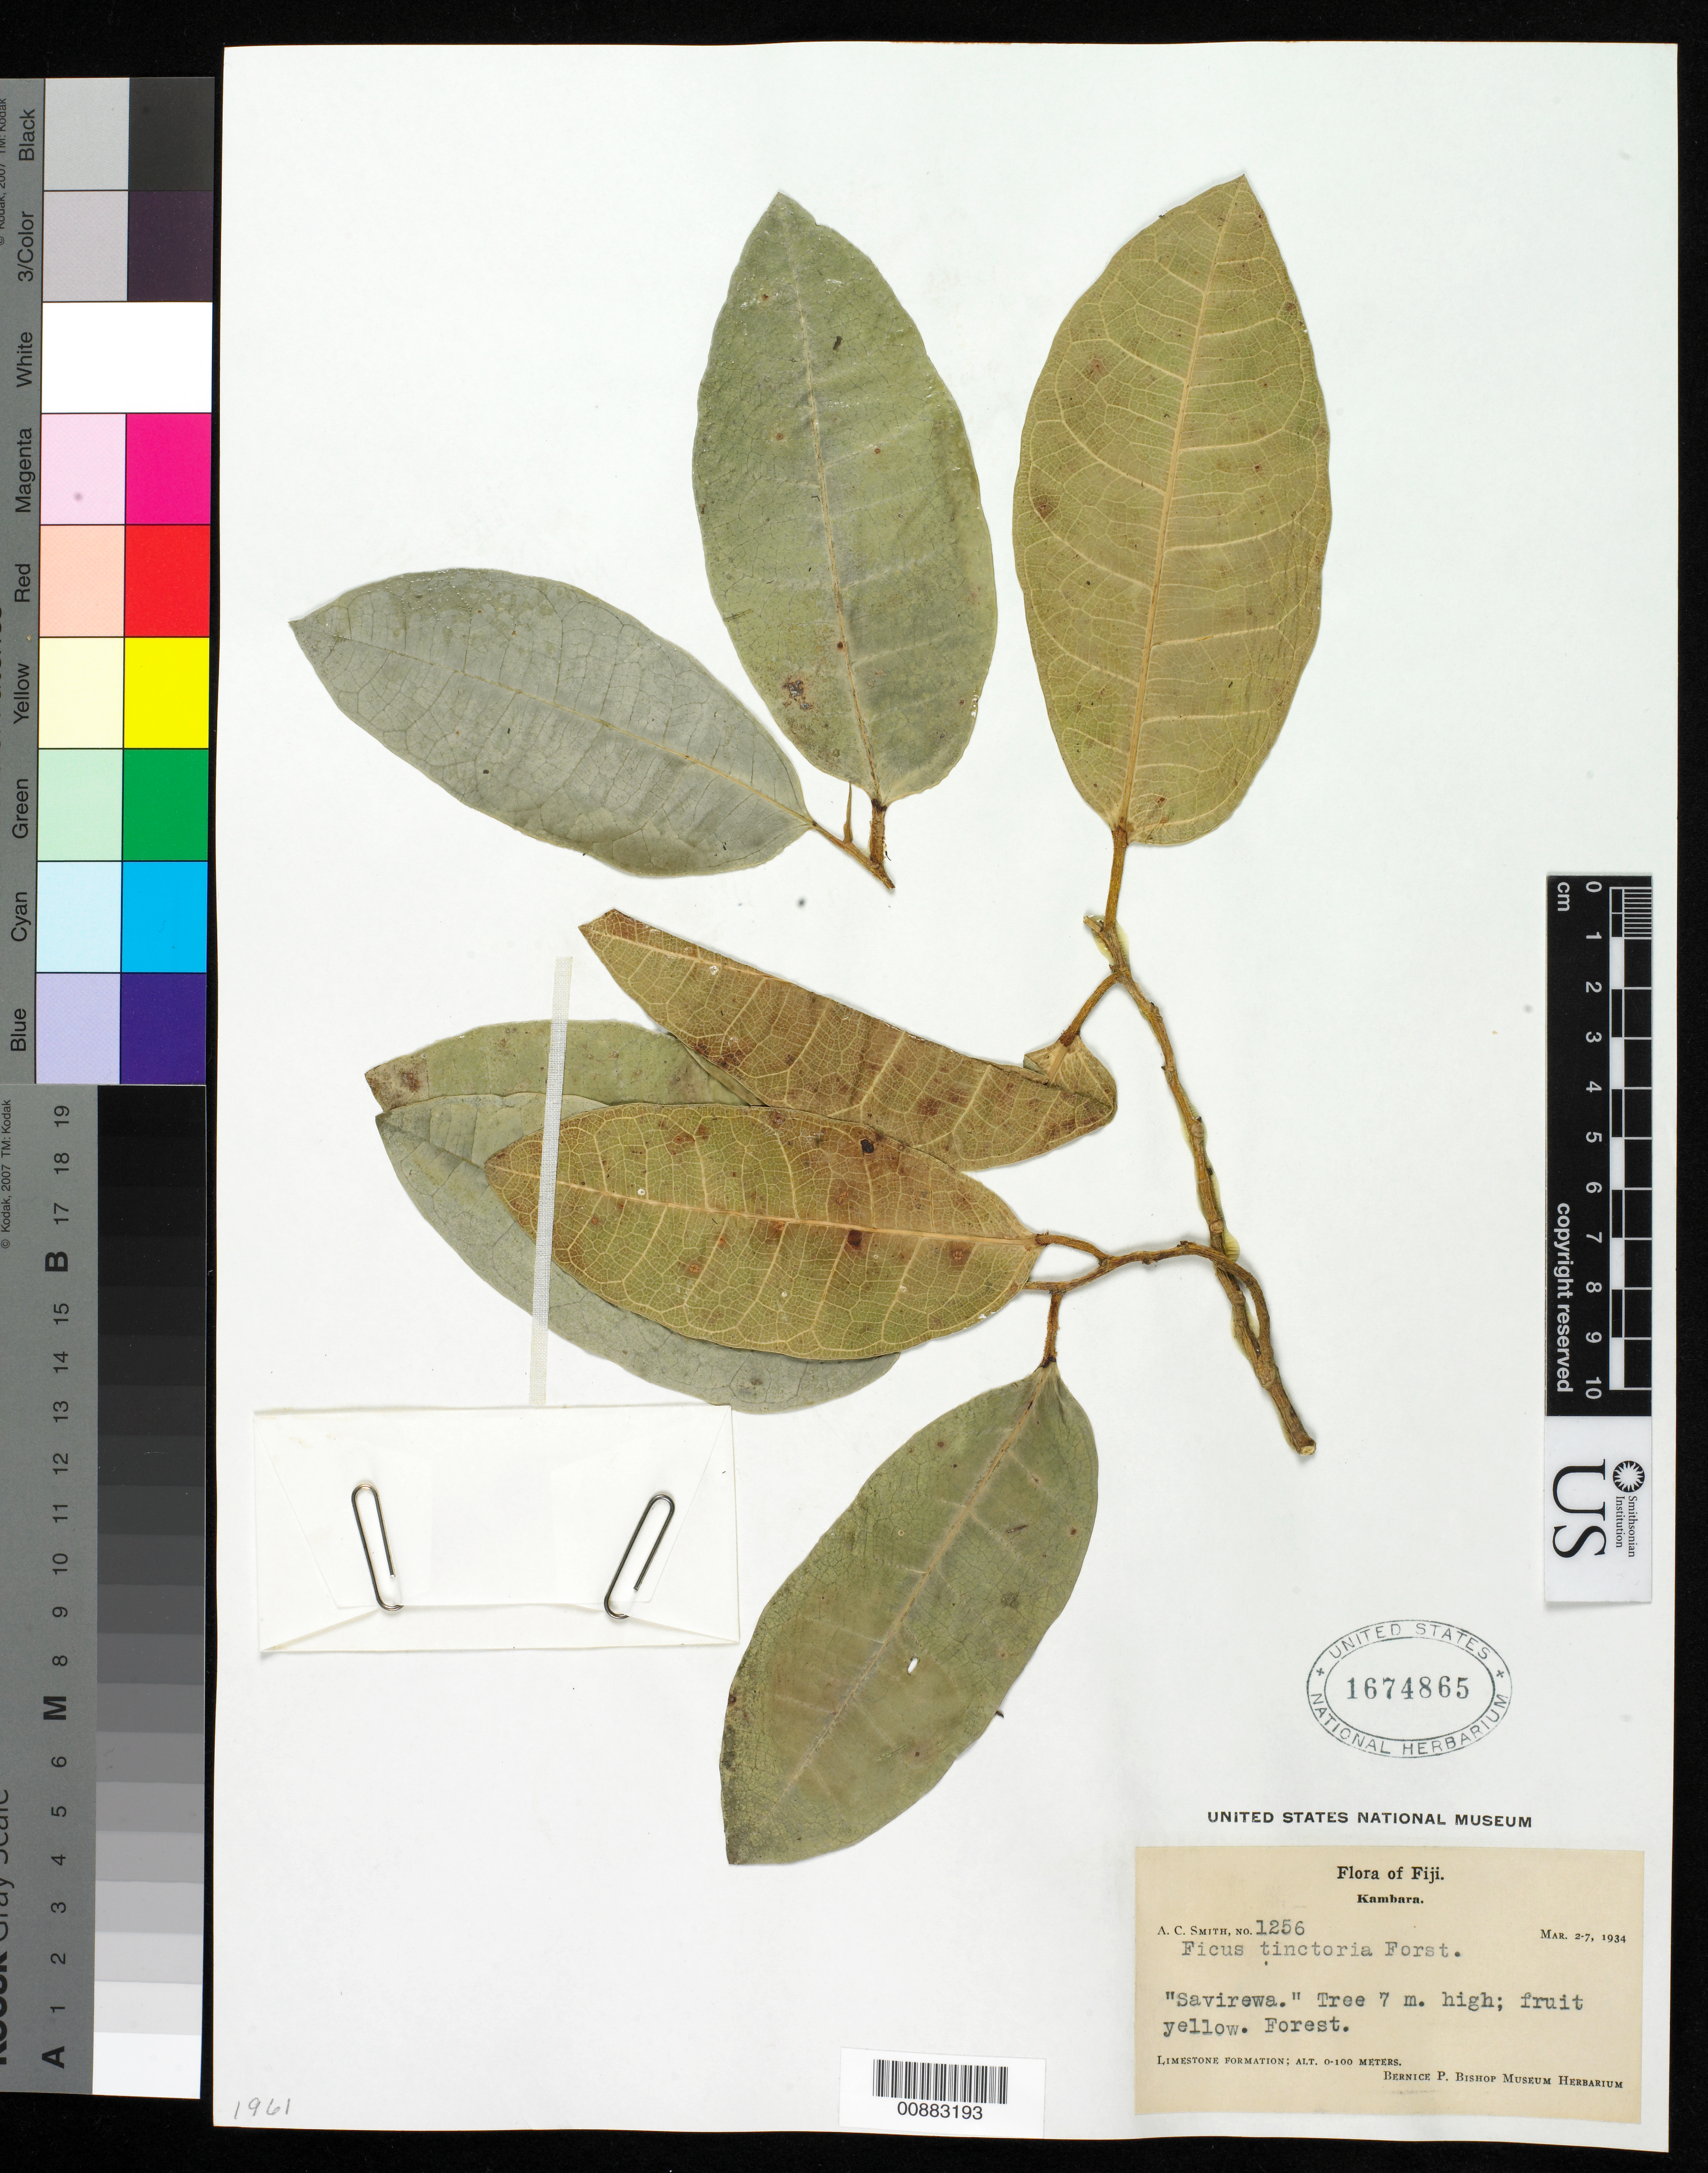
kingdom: Plantae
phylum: Tracheophyta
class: Magnoliopsida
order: Rosales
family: Moraceae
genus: Ficus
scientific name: Ficus tinctoria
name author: G. Forst.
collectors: C. A. Smith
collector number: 1256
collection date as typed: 02 Mar 1934 to 07 Mar 1934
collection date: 1934-03-02/1934-03-07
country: Fiji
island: Kabara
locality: (Kambara)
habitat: Limestone formation, forest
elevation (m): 0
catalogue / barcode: US 1674865